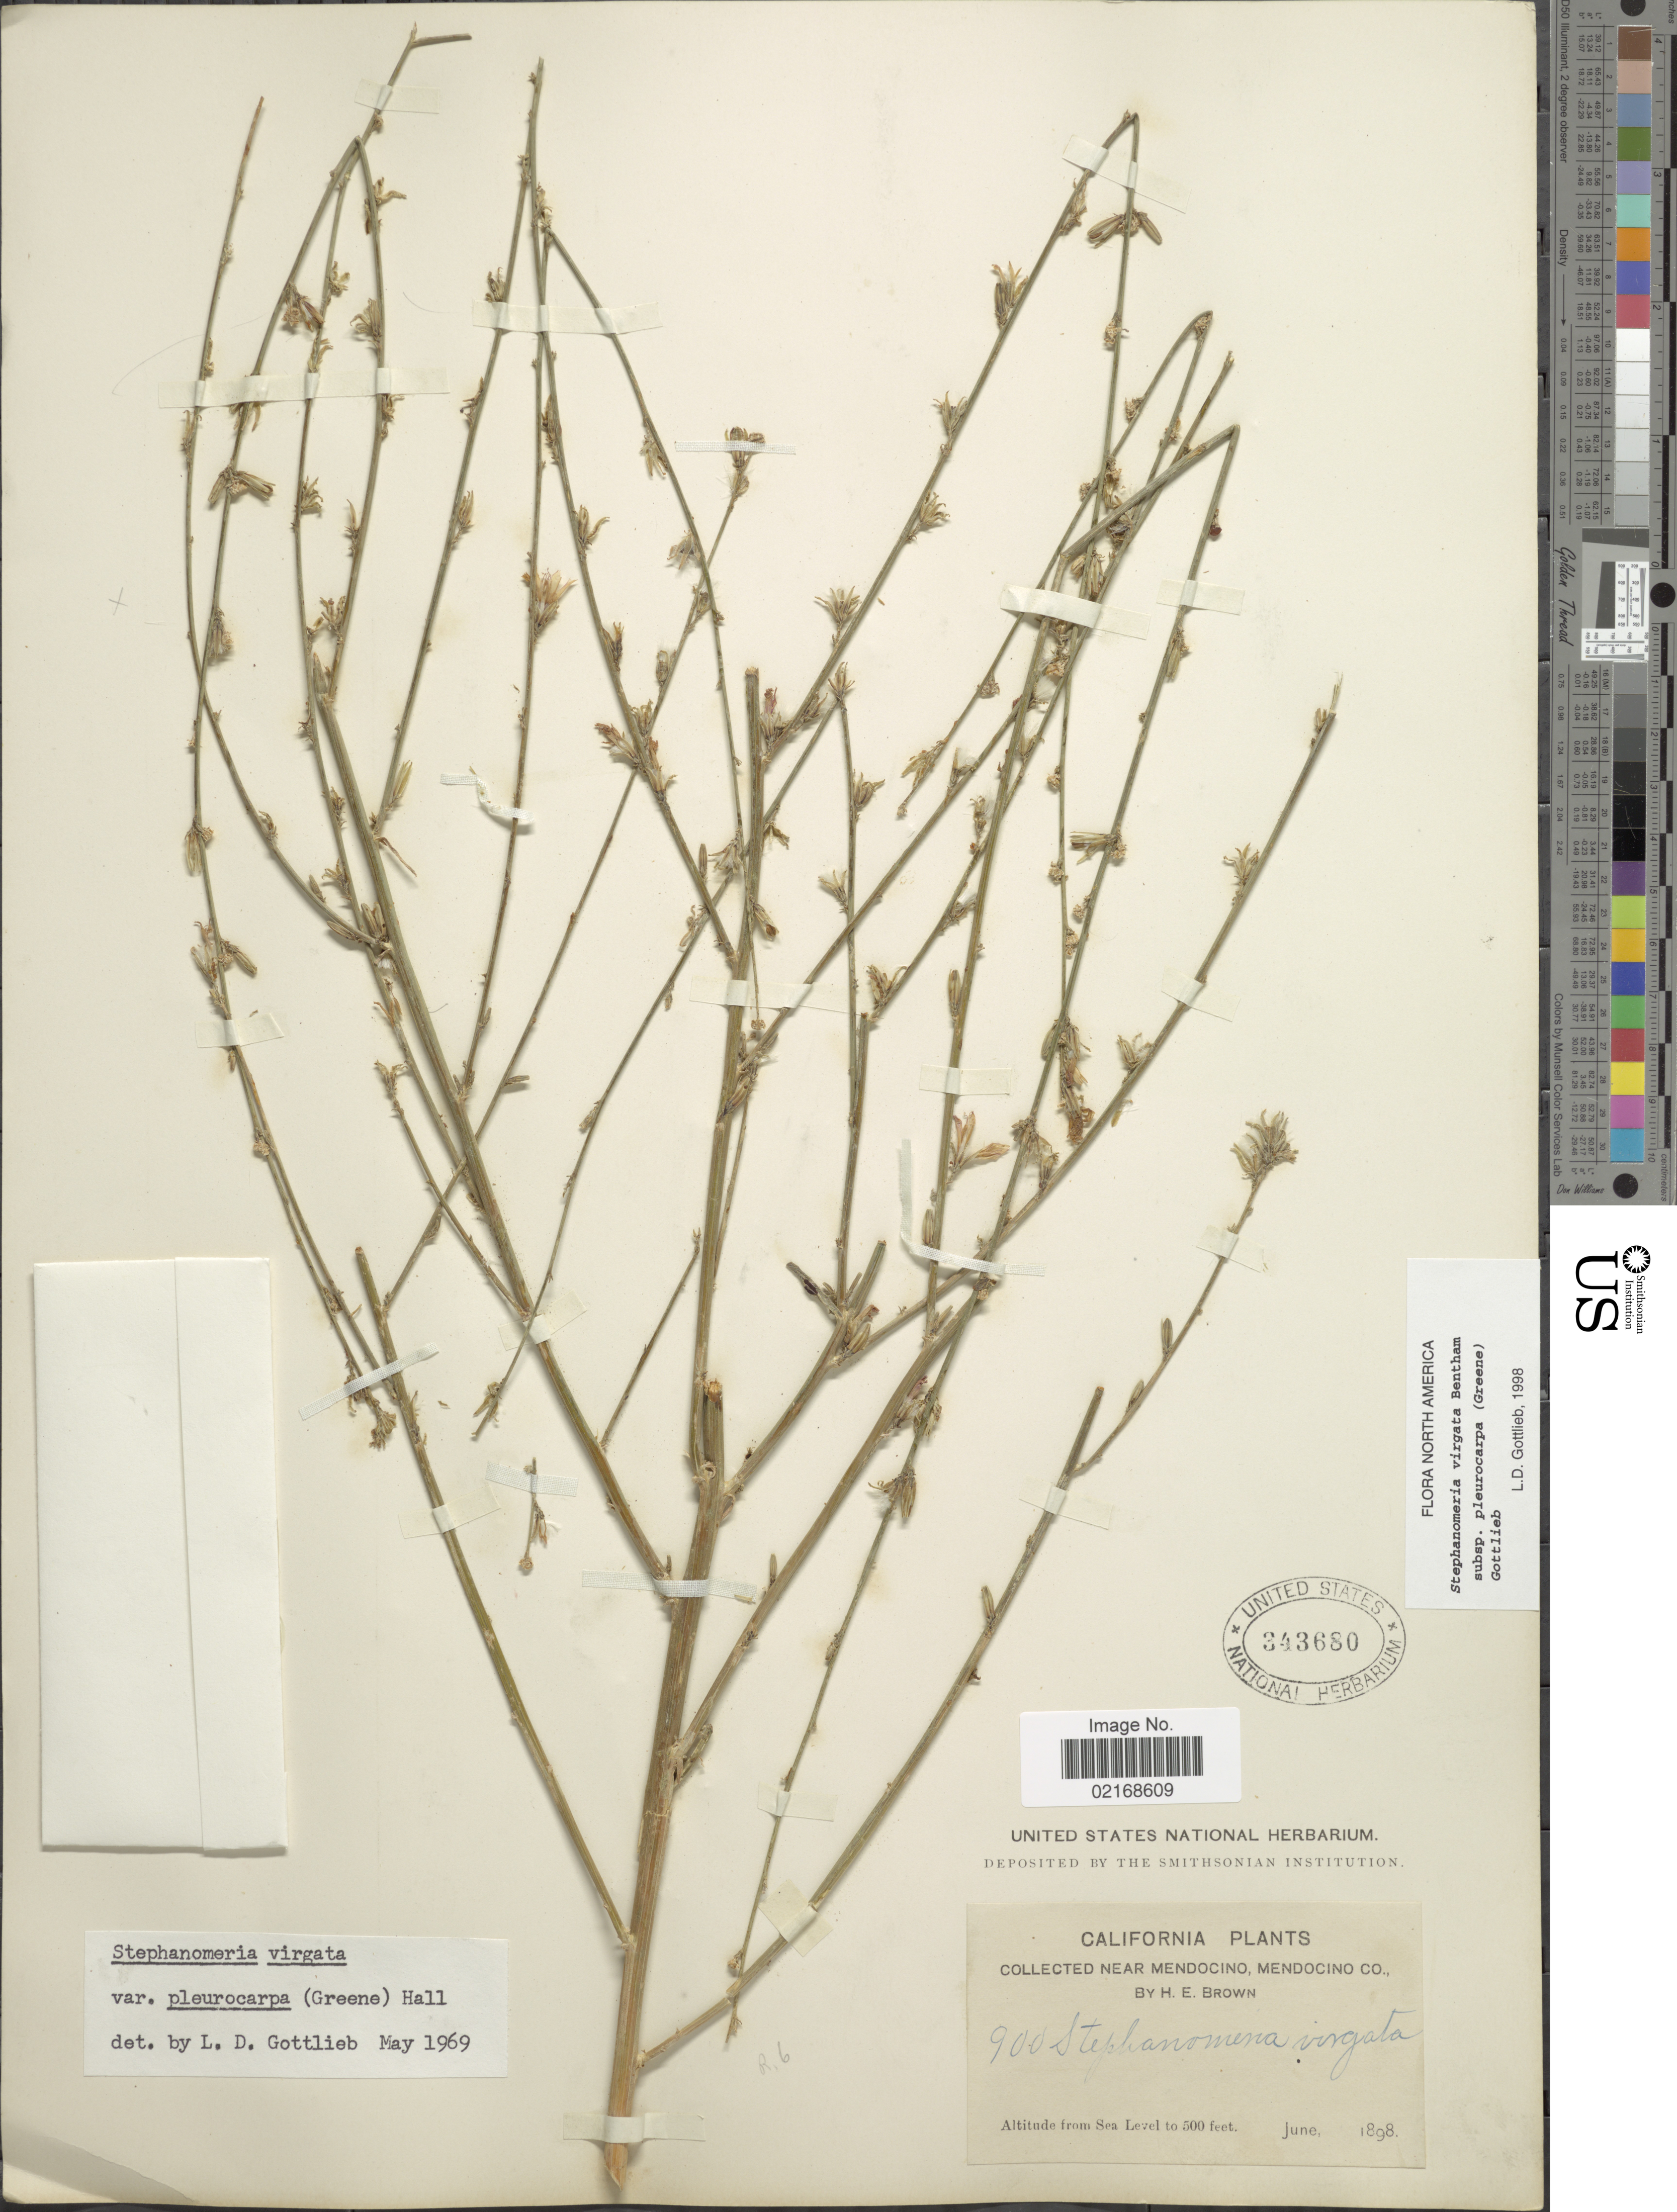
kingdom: Plantae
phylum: Tracheophyta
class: Magnoliopsida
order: Asterales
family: Asteraceae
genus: Stephanomeria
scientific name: Stephanomeria virgata subsp. pleurocarpa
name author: (Greene) Gottlieb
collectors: H. E. Brown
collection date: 1898-06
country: United States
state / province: California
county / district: Mendocino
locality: Near Mendocino, Mendocino Co.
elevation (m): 152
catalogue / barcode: US 343680